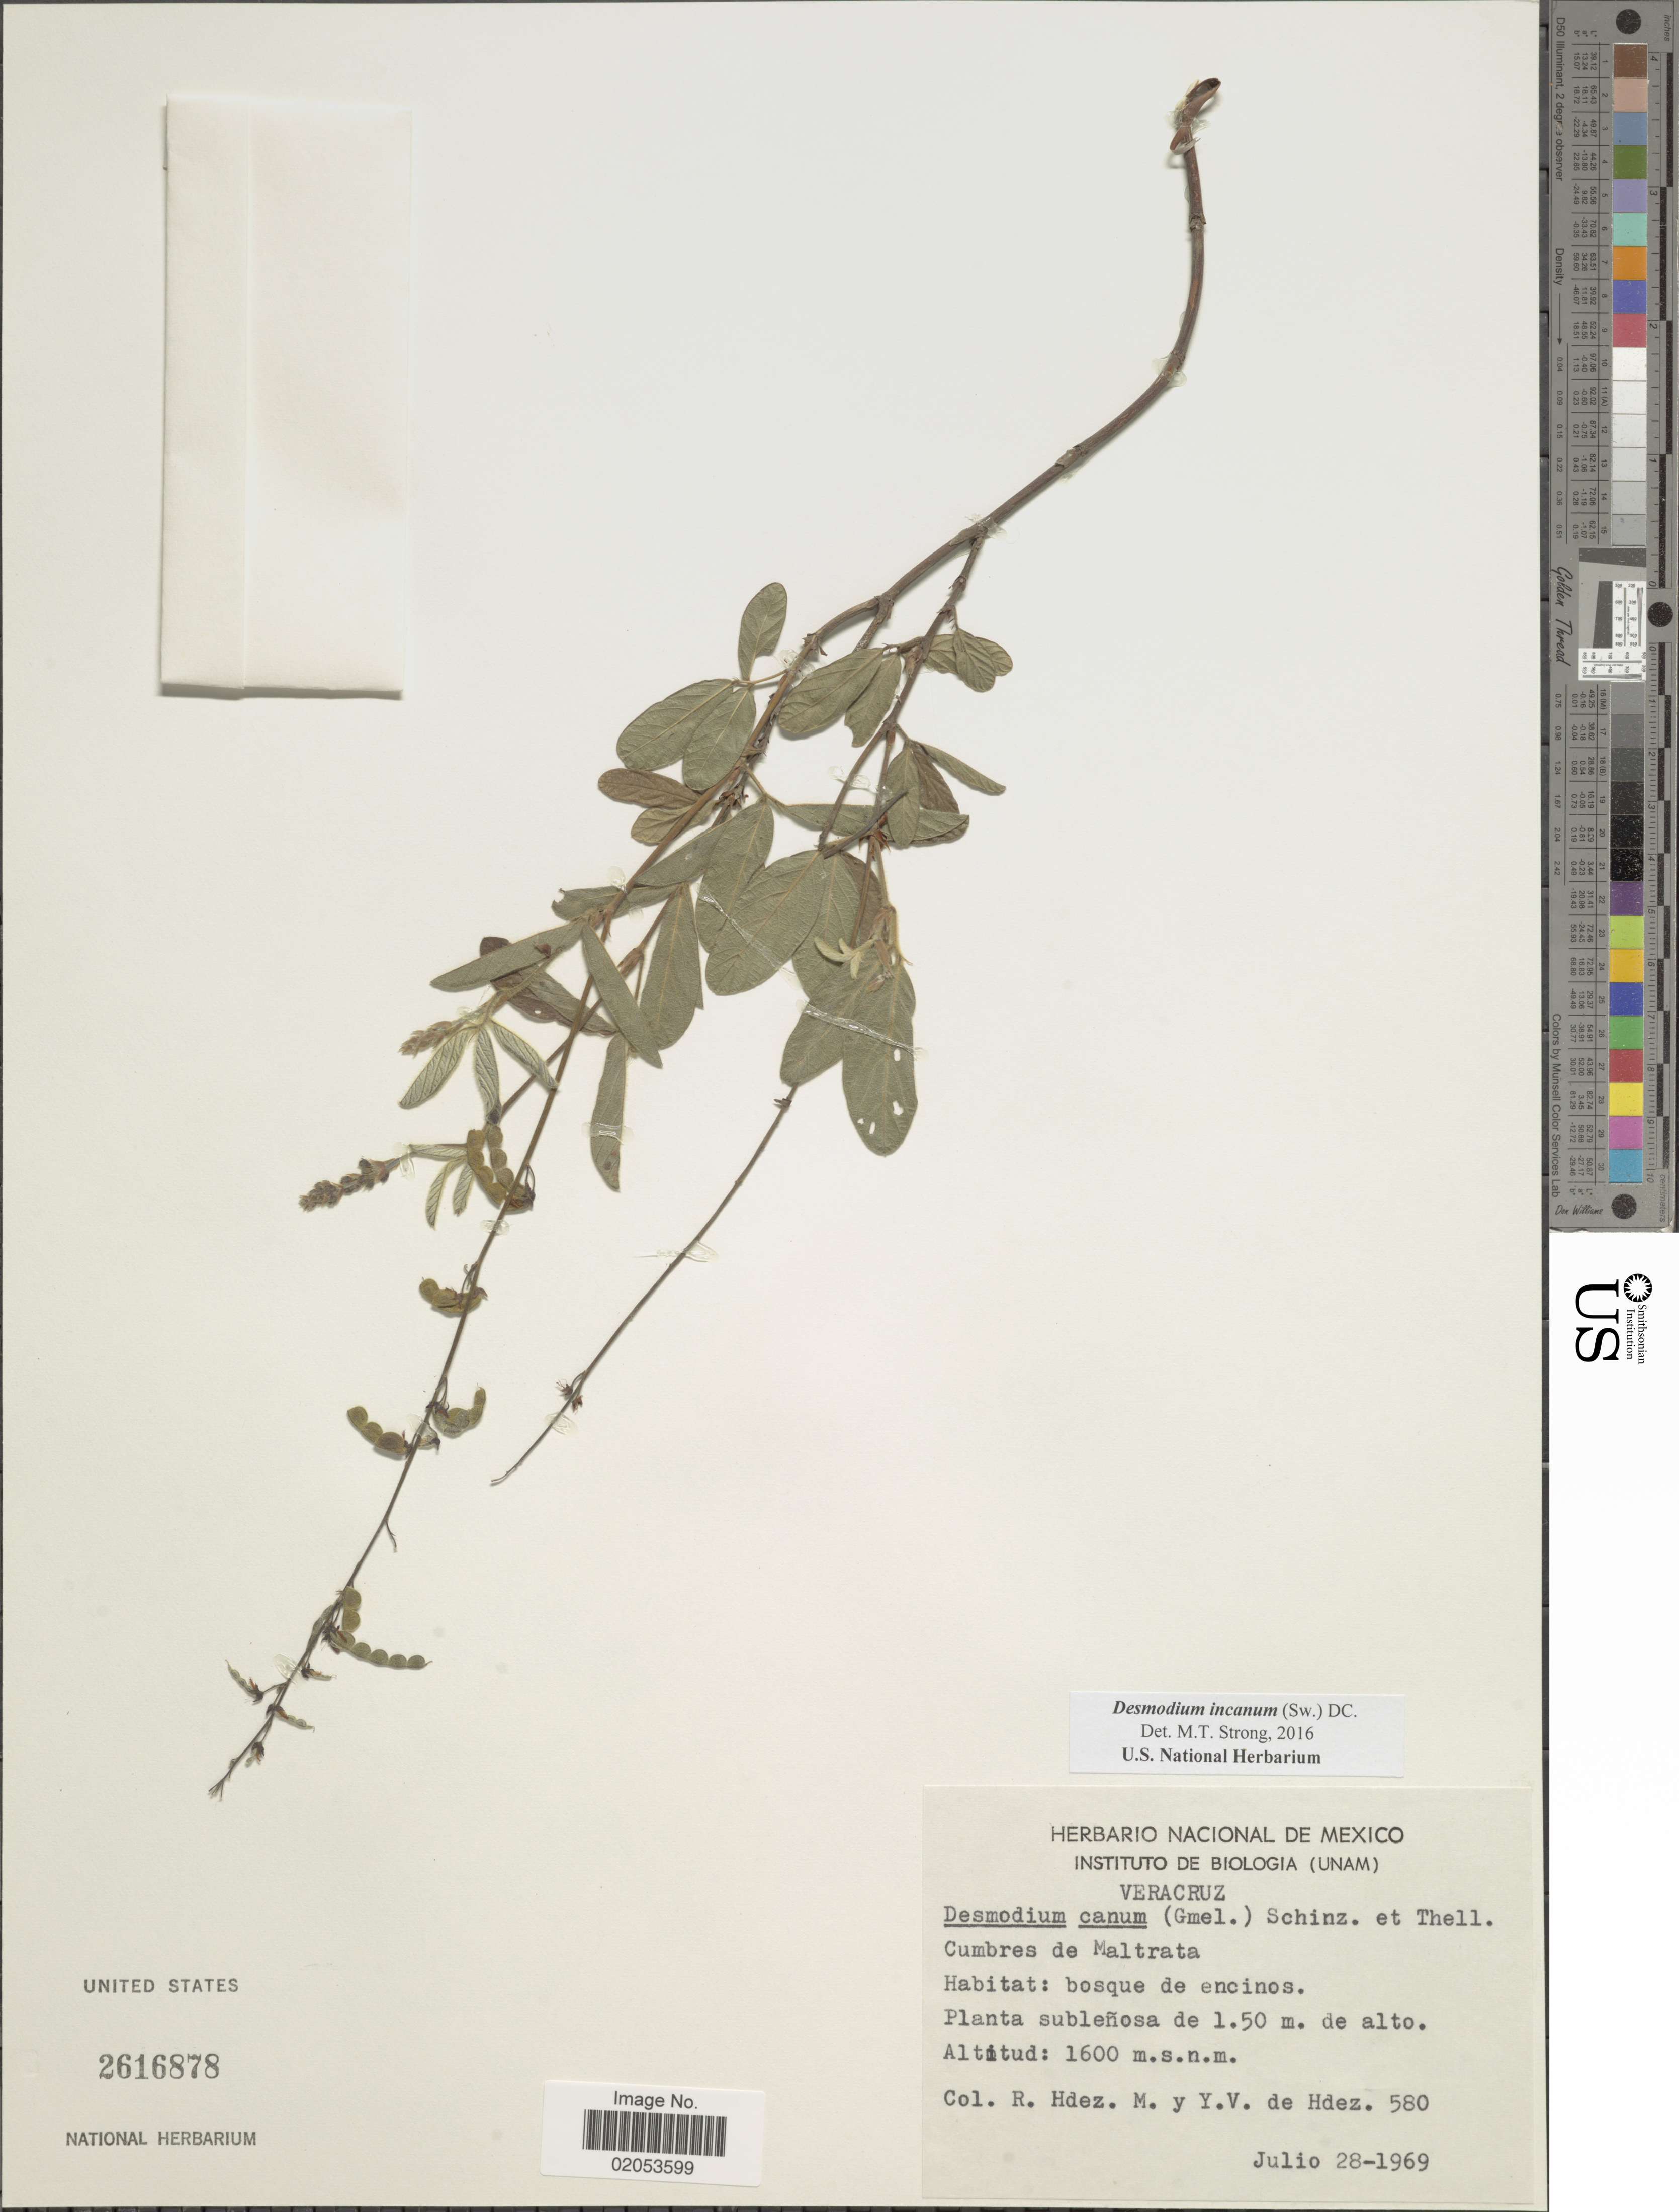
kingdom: Plantae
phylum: Tracheophyta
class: Magnoliopsida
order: Fabales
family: Fabaceae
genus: Desmodium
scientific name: Desmodium incanum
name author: (Sw.) DC.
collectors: R. Hdez & Y. V. De Hdez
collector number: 580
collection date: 1969-07-28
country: Mexico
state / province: Veracruz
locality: Cumbres de Maltrata, bosque de encinos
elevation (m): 1600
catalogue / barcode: US 2616878